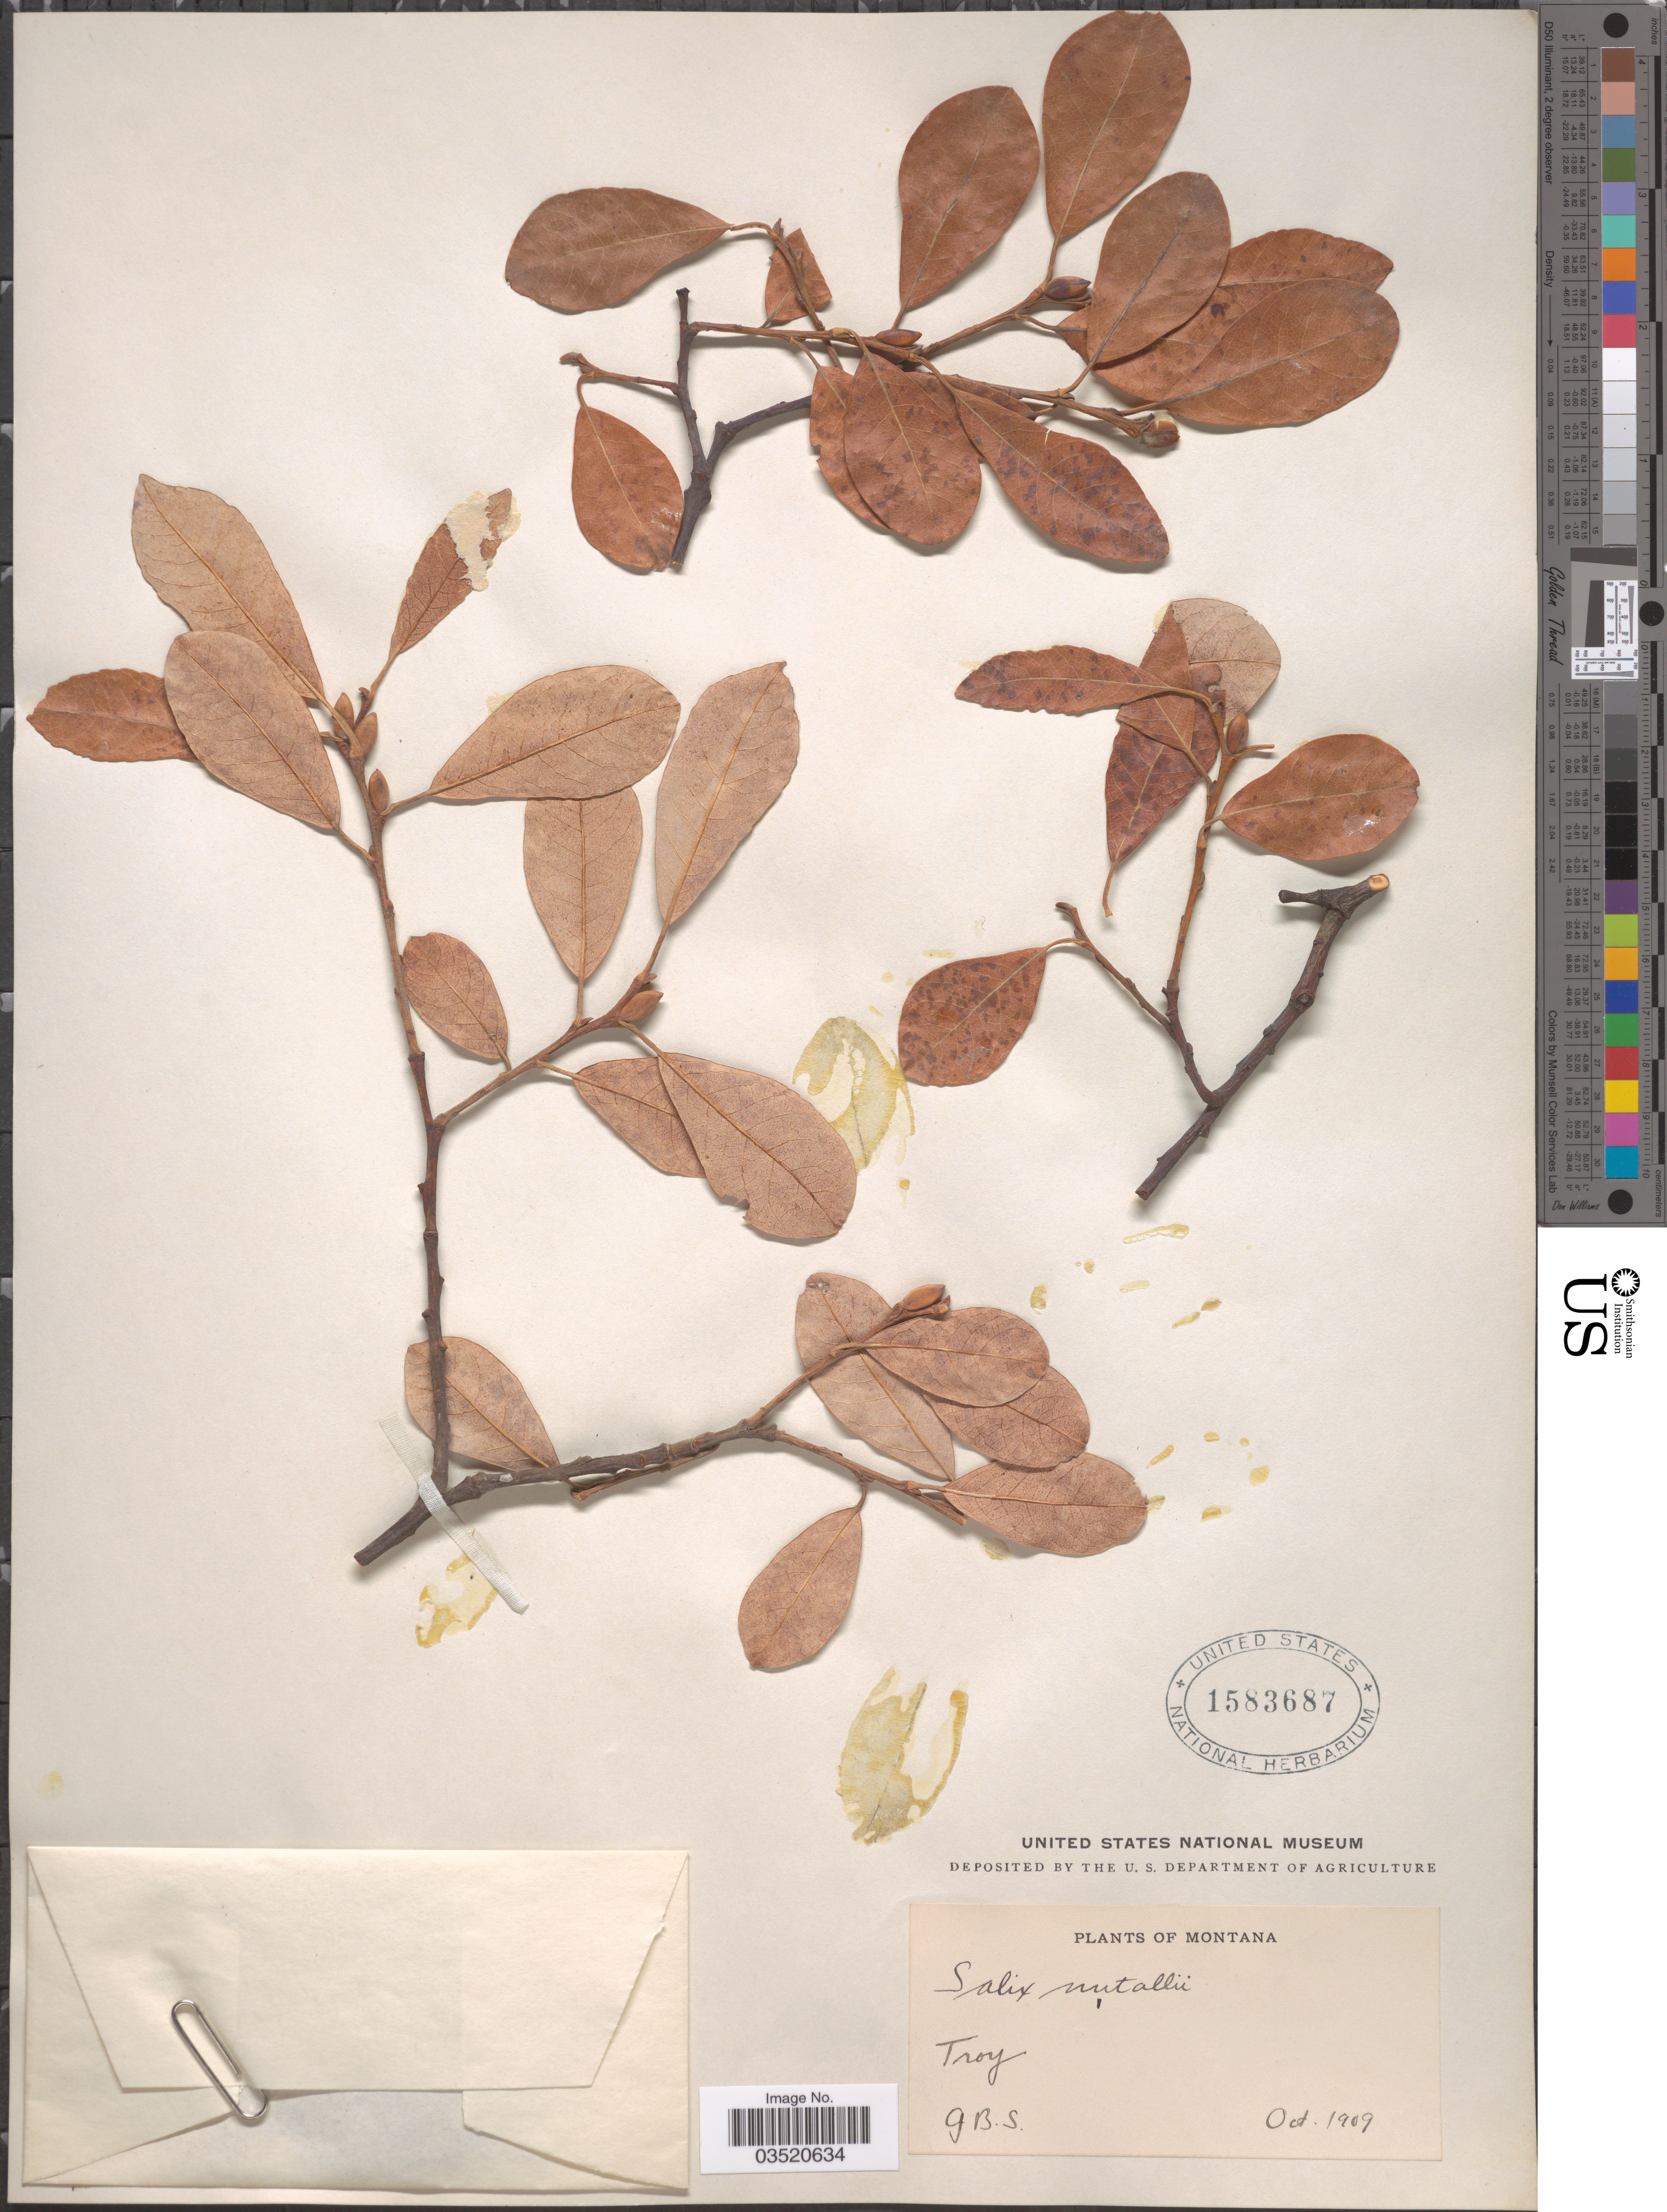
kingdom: Plantae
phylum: Tracheophyta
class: Magnoliopsida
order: Malpighiales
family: Salicaceae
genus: Salix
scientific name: Salix scouleriana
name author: Barratt ex Hook.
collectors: G. B. S.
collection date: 1909-10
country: United States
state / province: Montana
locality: Troy.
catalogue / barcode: US 1583687